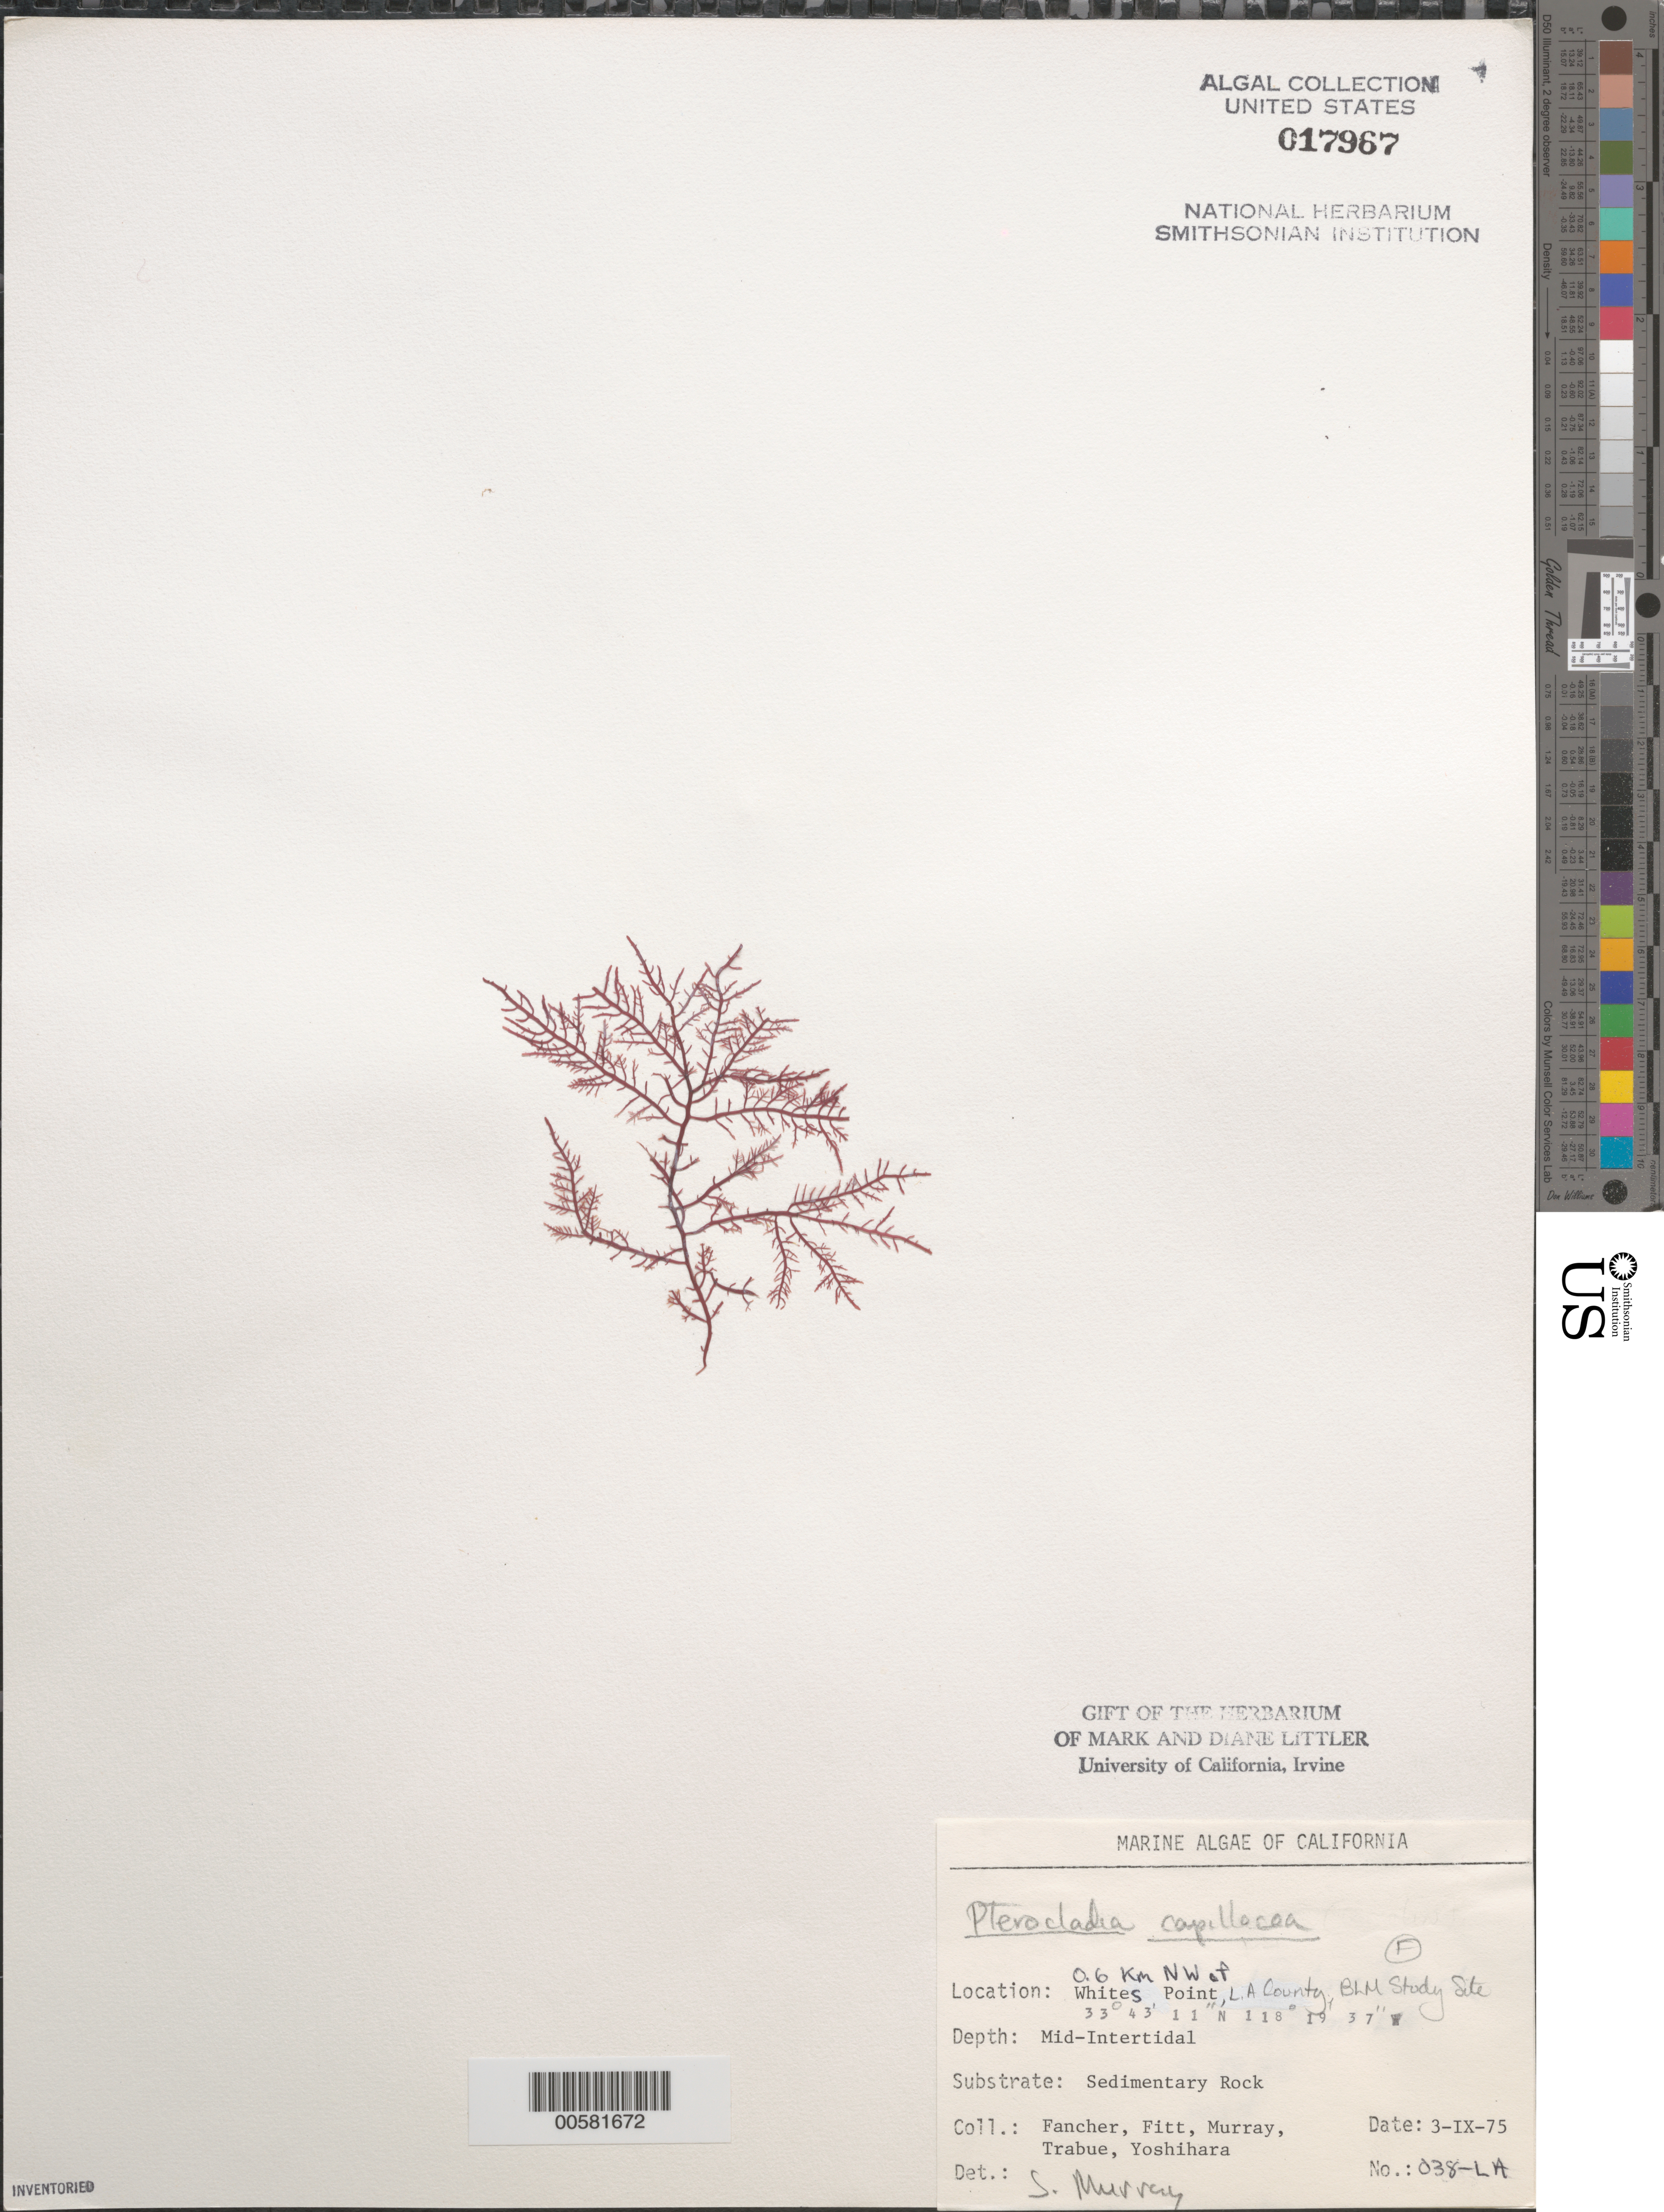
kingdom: Plantae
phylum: Rhodophyta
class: Florideophyceae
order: Gelidiales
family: Pterocladiaceae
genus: Pterocladiella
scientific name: Pterocladiella capillacea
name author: (S.G. Gmel.) Santelices & Hommers.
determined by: Algae name updating Project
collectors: J. Fancher, W. Fitt, S. N. Murray, P. J. Trabue & K. Yoshihara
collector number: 038-la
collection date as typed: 03 Sep 1975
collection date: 1975-09-03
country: United States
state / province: California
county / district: Los Angeles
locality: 0.6 km northwest of Whites Point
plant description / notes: BLM-SOCALBIGHT Rocky Intertidal Survey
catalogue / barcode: US 17967